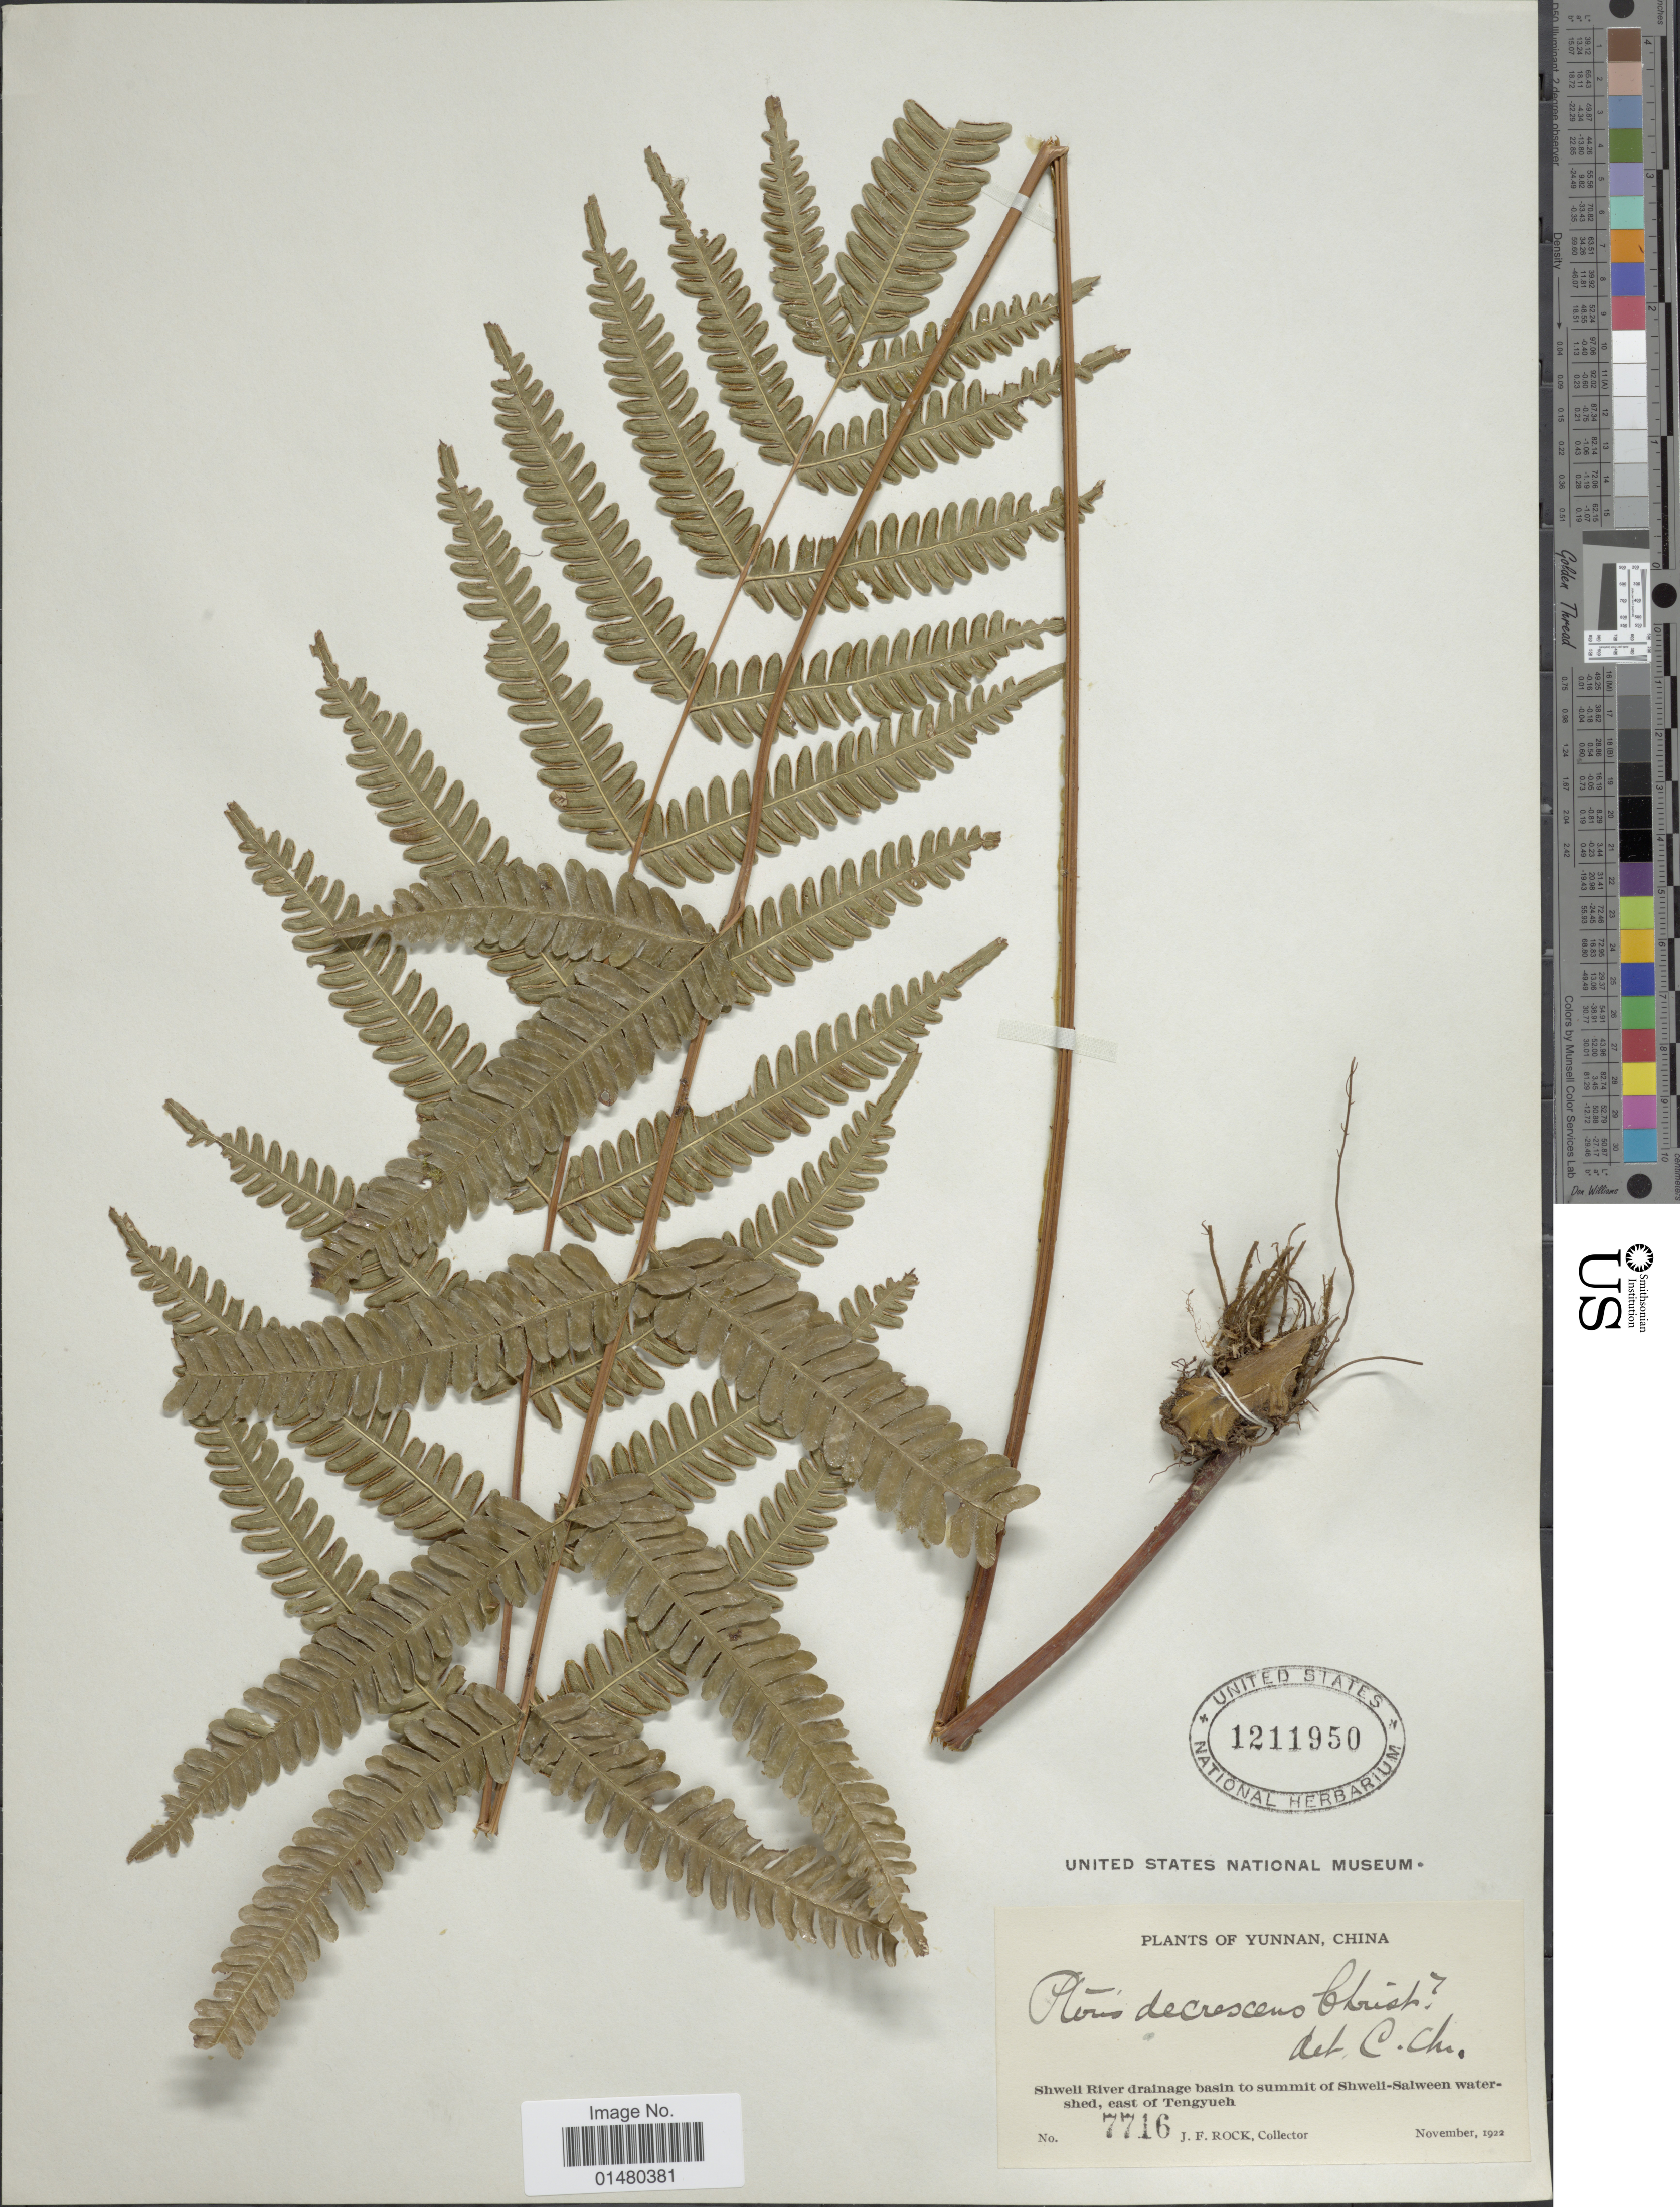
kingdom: Plantae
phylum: Tracheophyta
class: Polypodiopsida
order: Polypodiales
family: Pteridaceae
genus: Pteris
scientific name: Pteris decrescens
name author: Christ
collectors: J. Rock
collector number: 7716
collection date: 1922-11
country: China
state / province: Yunnan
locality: Shweli River drainage basin to summit of Shweli-Salween watershed, east of Tengyueh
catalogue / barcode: US 1211950